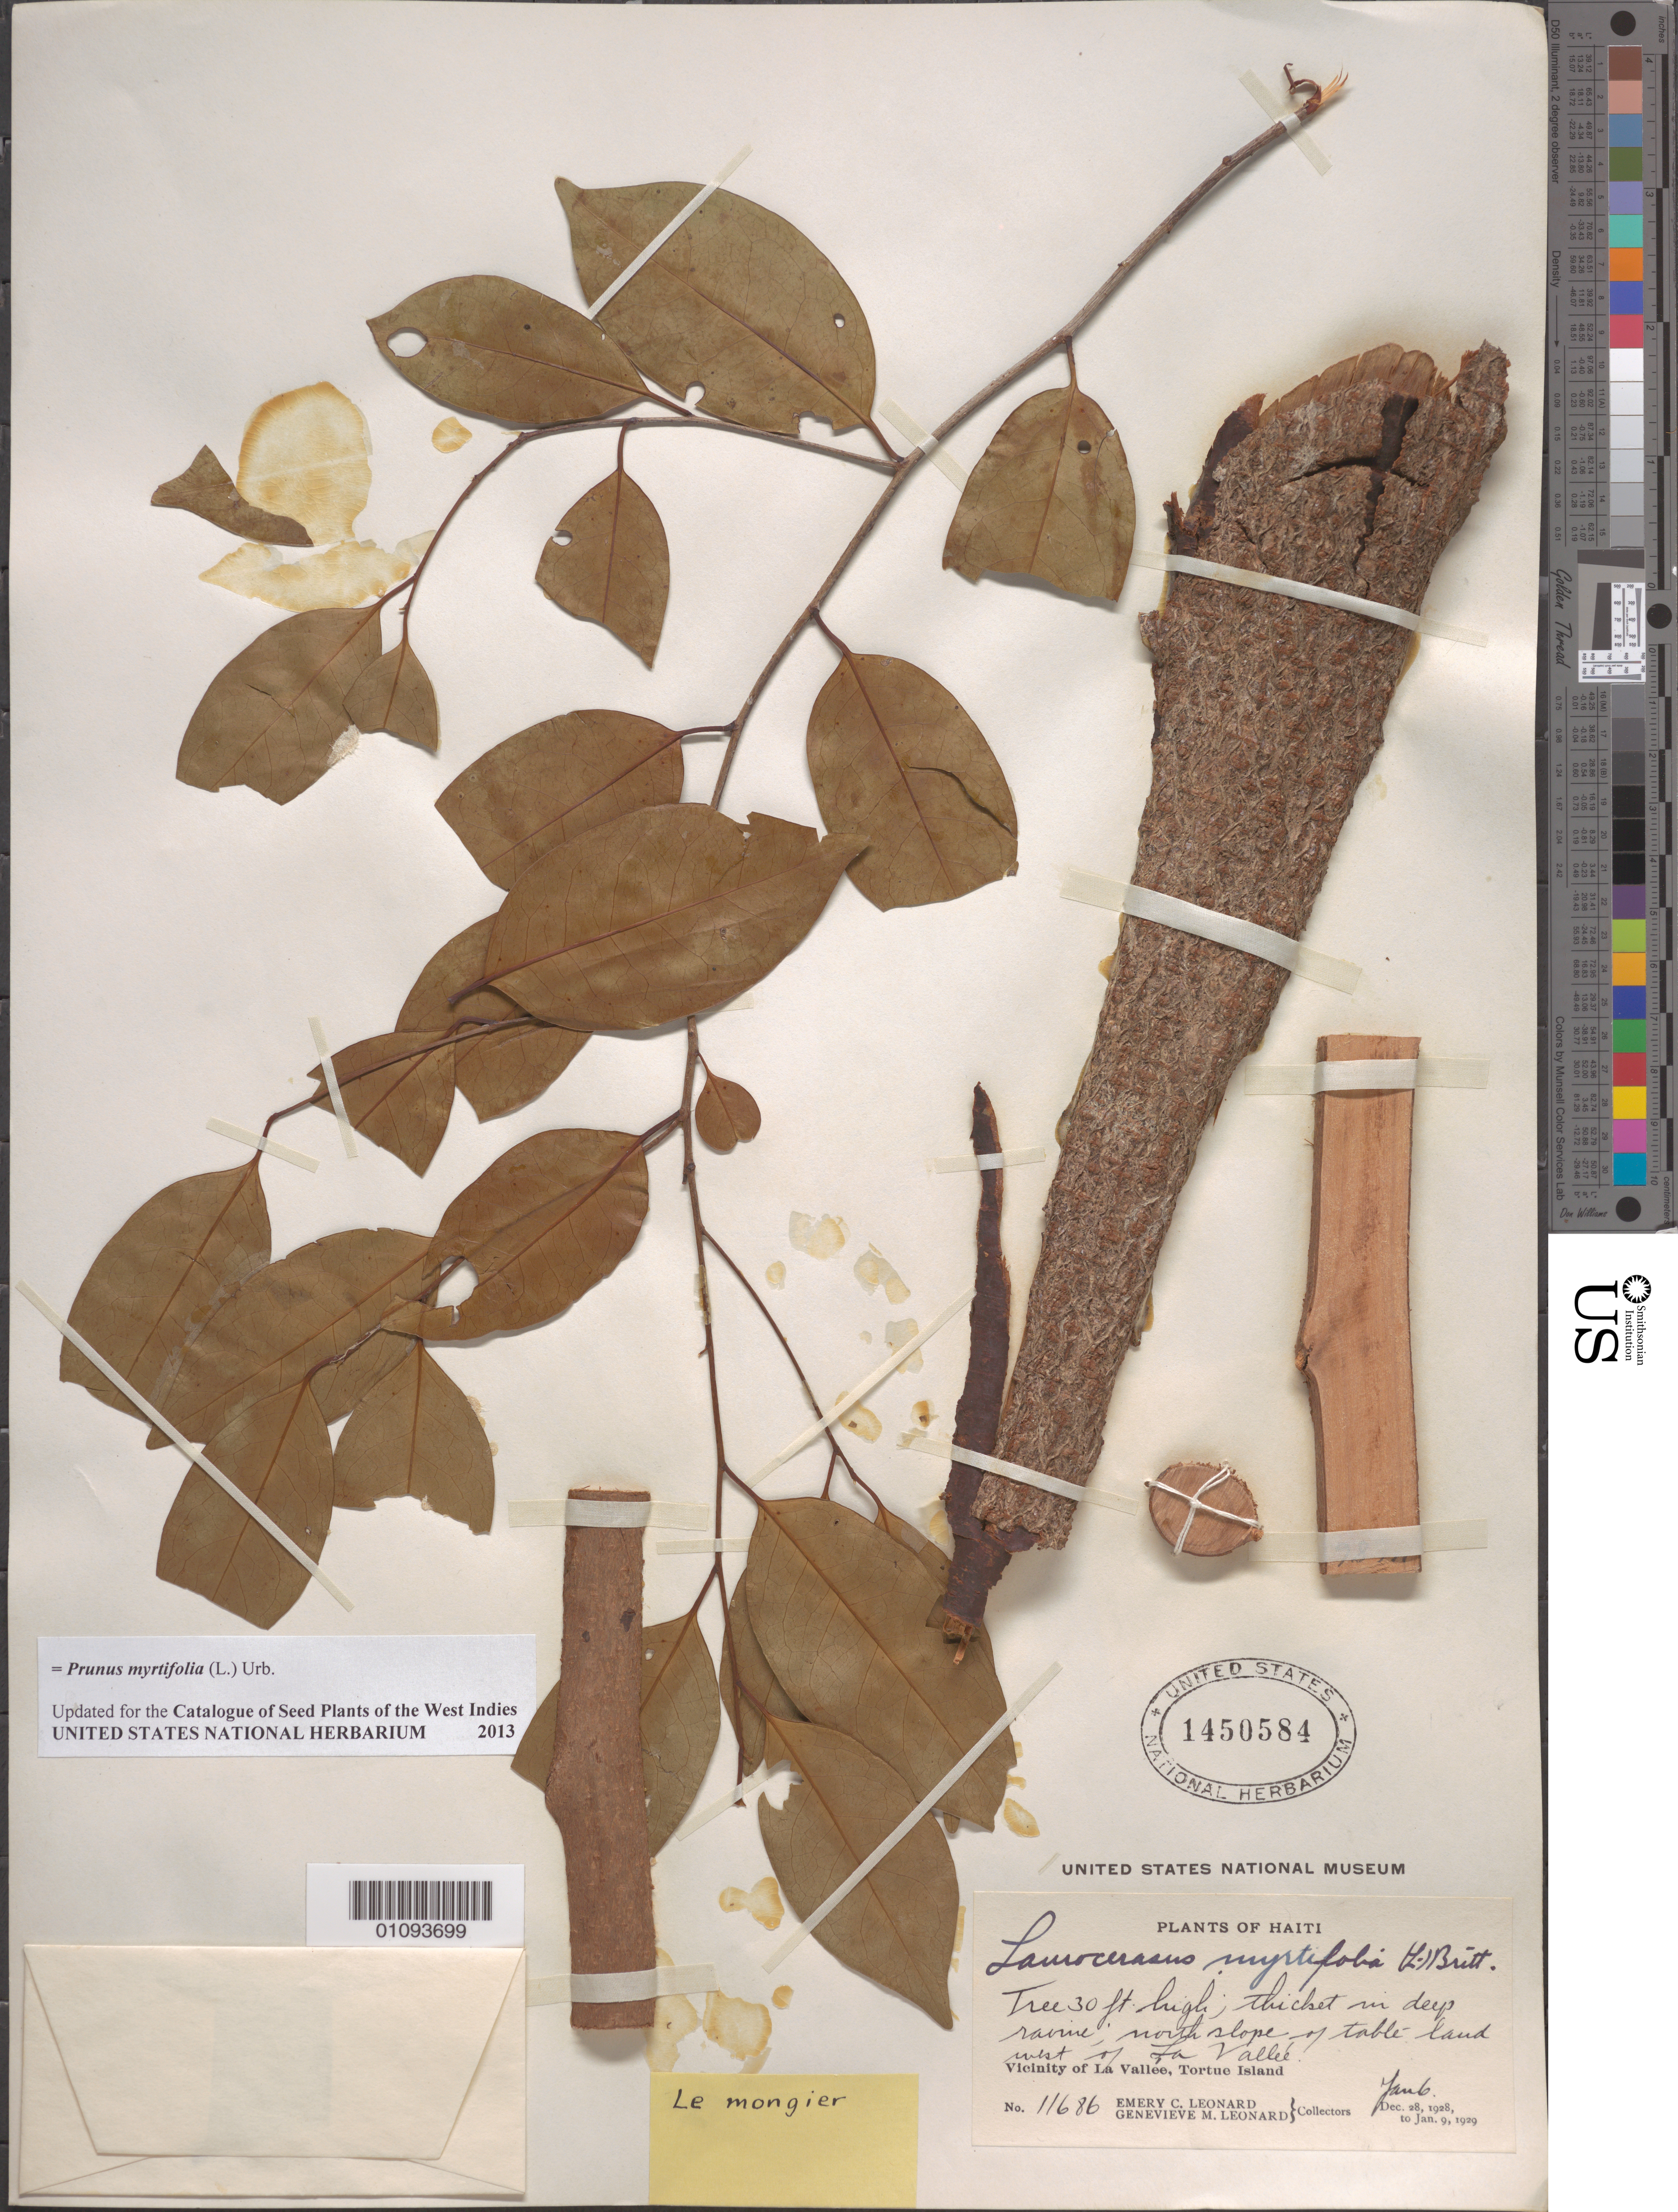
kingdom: Plantae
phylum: Tracheophyta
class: Magnoliopsida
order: Rosales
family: Rosaceae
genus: Prunus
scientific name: Prunus myrtifolia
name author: (L.) Urb.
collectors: E. C. Leonard & G. M. Leonard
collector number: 11686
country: Haiti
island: Hispaniola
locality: Thicket in deep ravine, north slope of Talle Laud W of La Vallee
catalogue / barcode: US 1450584